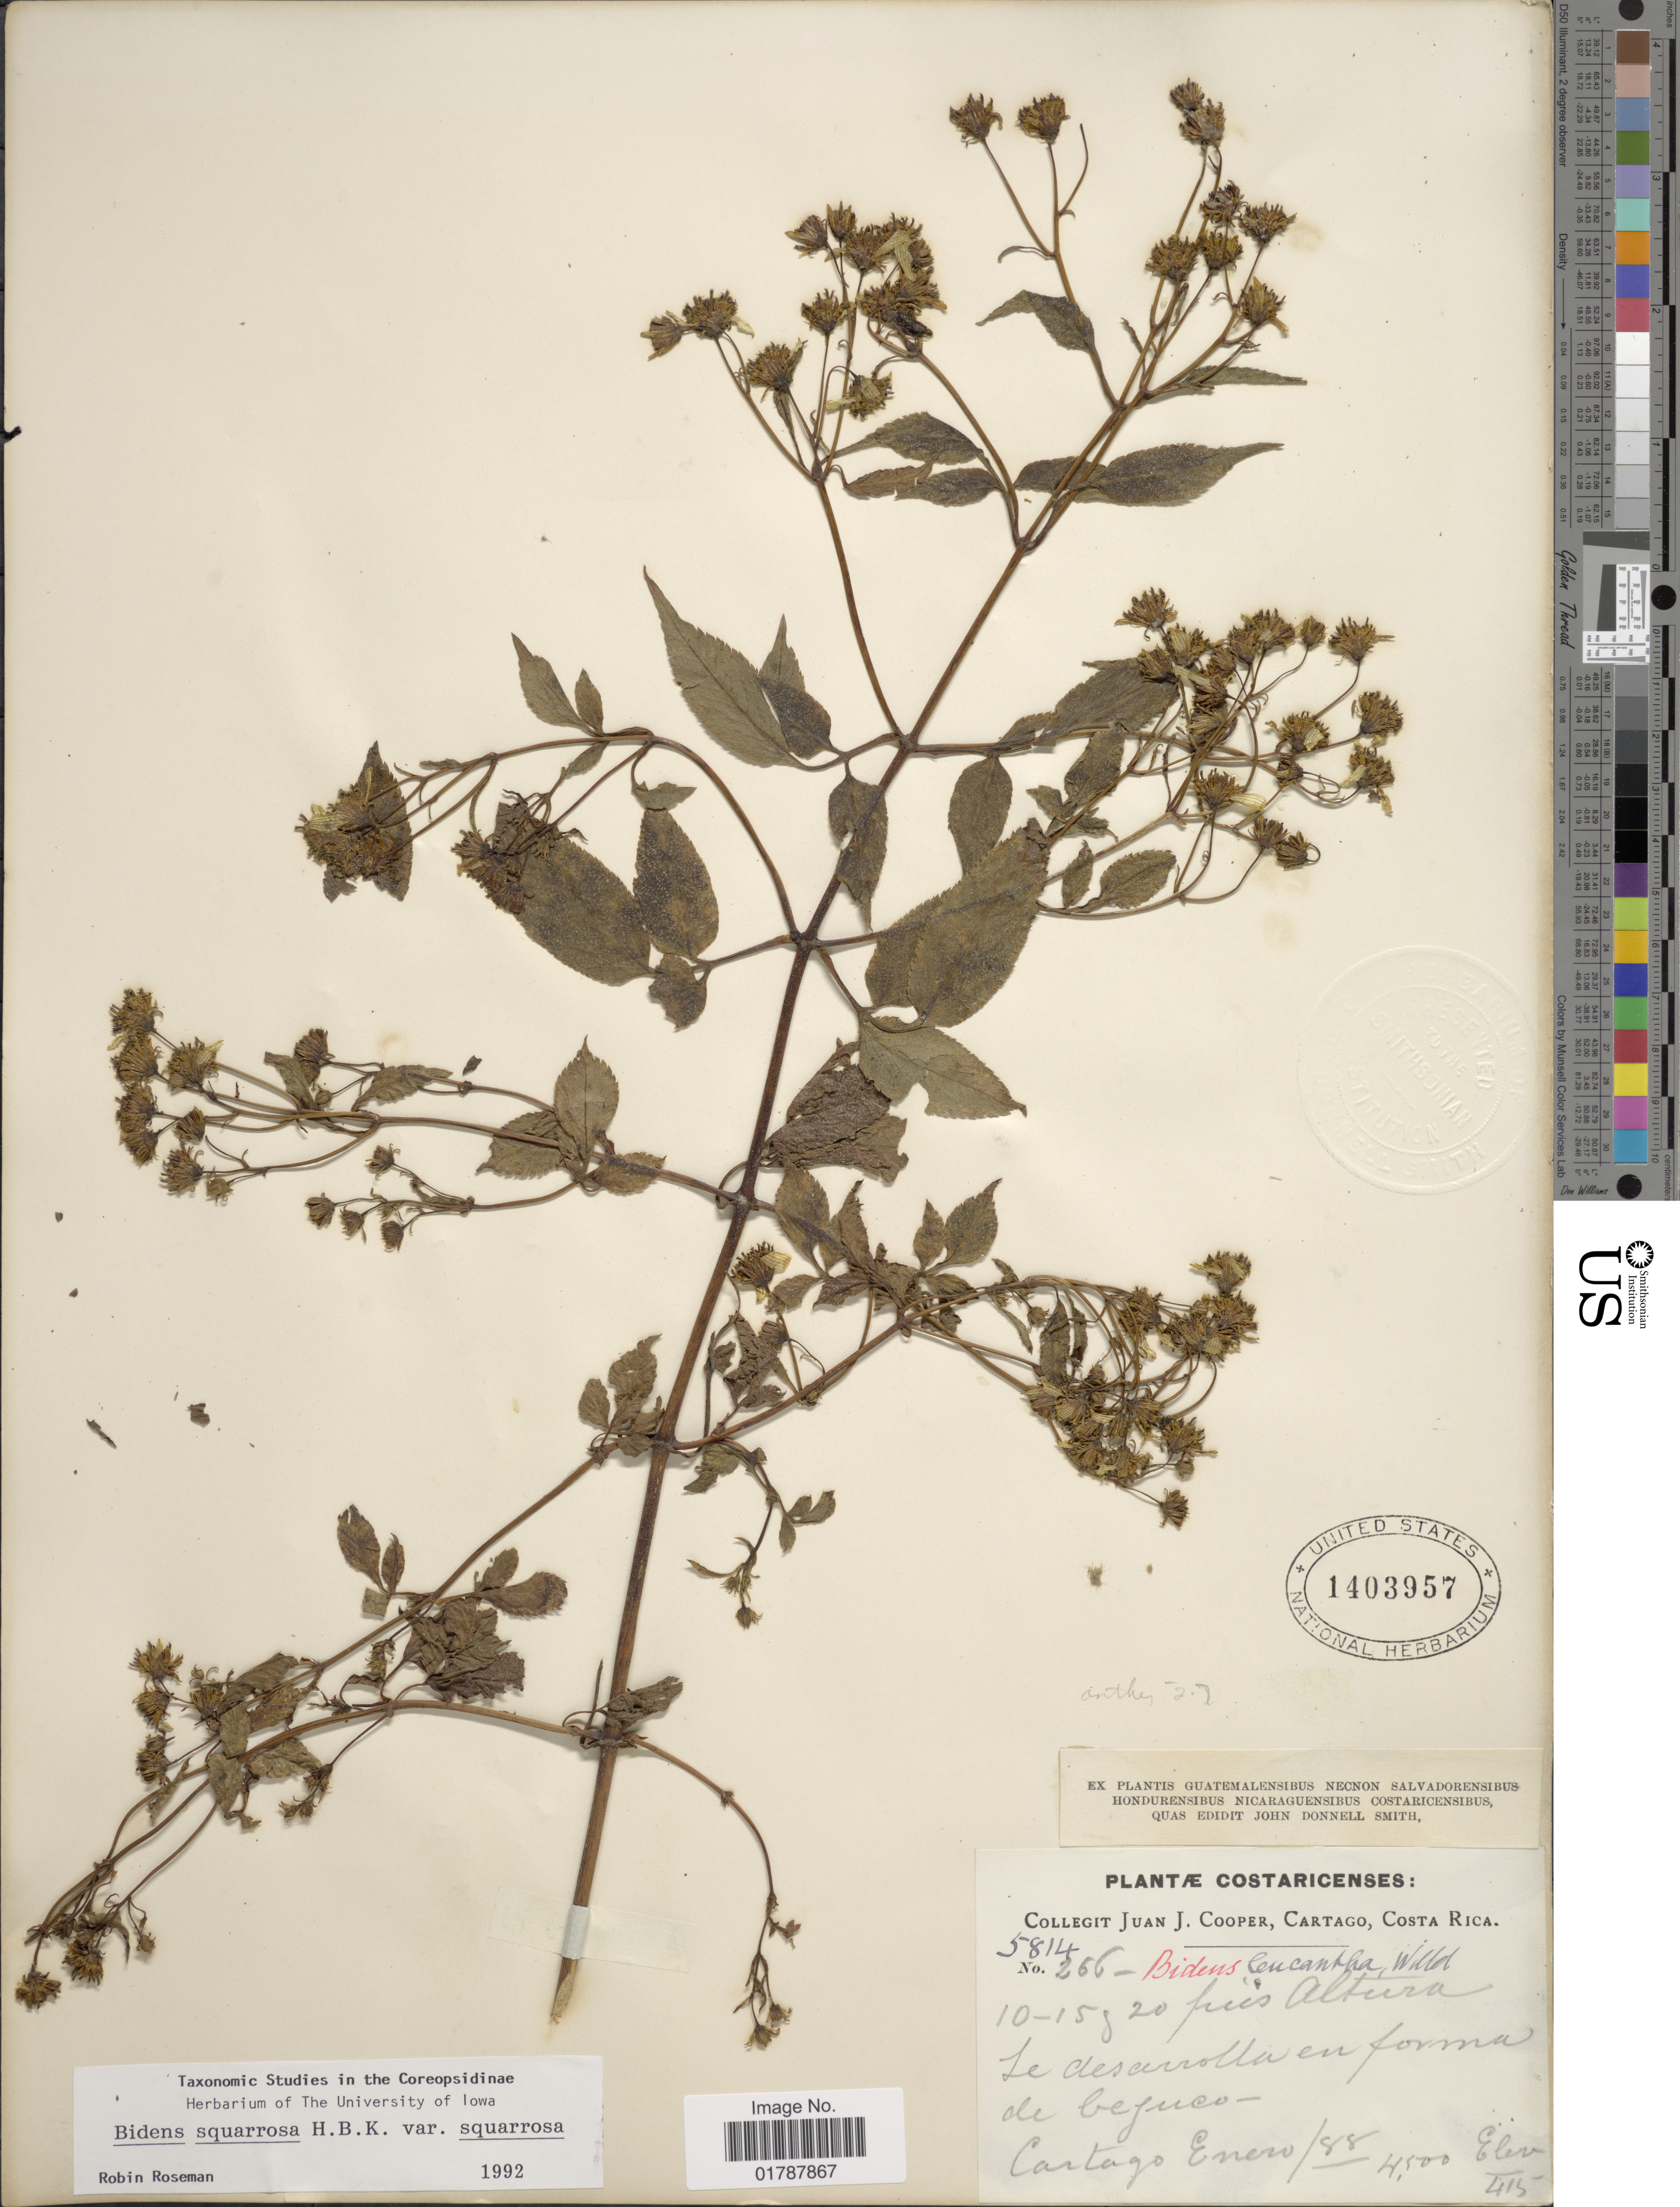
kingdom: Plantae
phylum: Tracheophyta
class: Magnoliopsida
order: Asterales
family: Asteraceae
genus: Bidens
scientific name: Bidens squarrosa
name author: Kunth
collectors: J. J. Cooper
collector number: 5814/266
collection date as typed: Transcribed d/m/y: /1/88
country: Costa Rica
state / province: Cartago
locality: Cartago, Costa Rica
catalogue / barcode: US 1403957